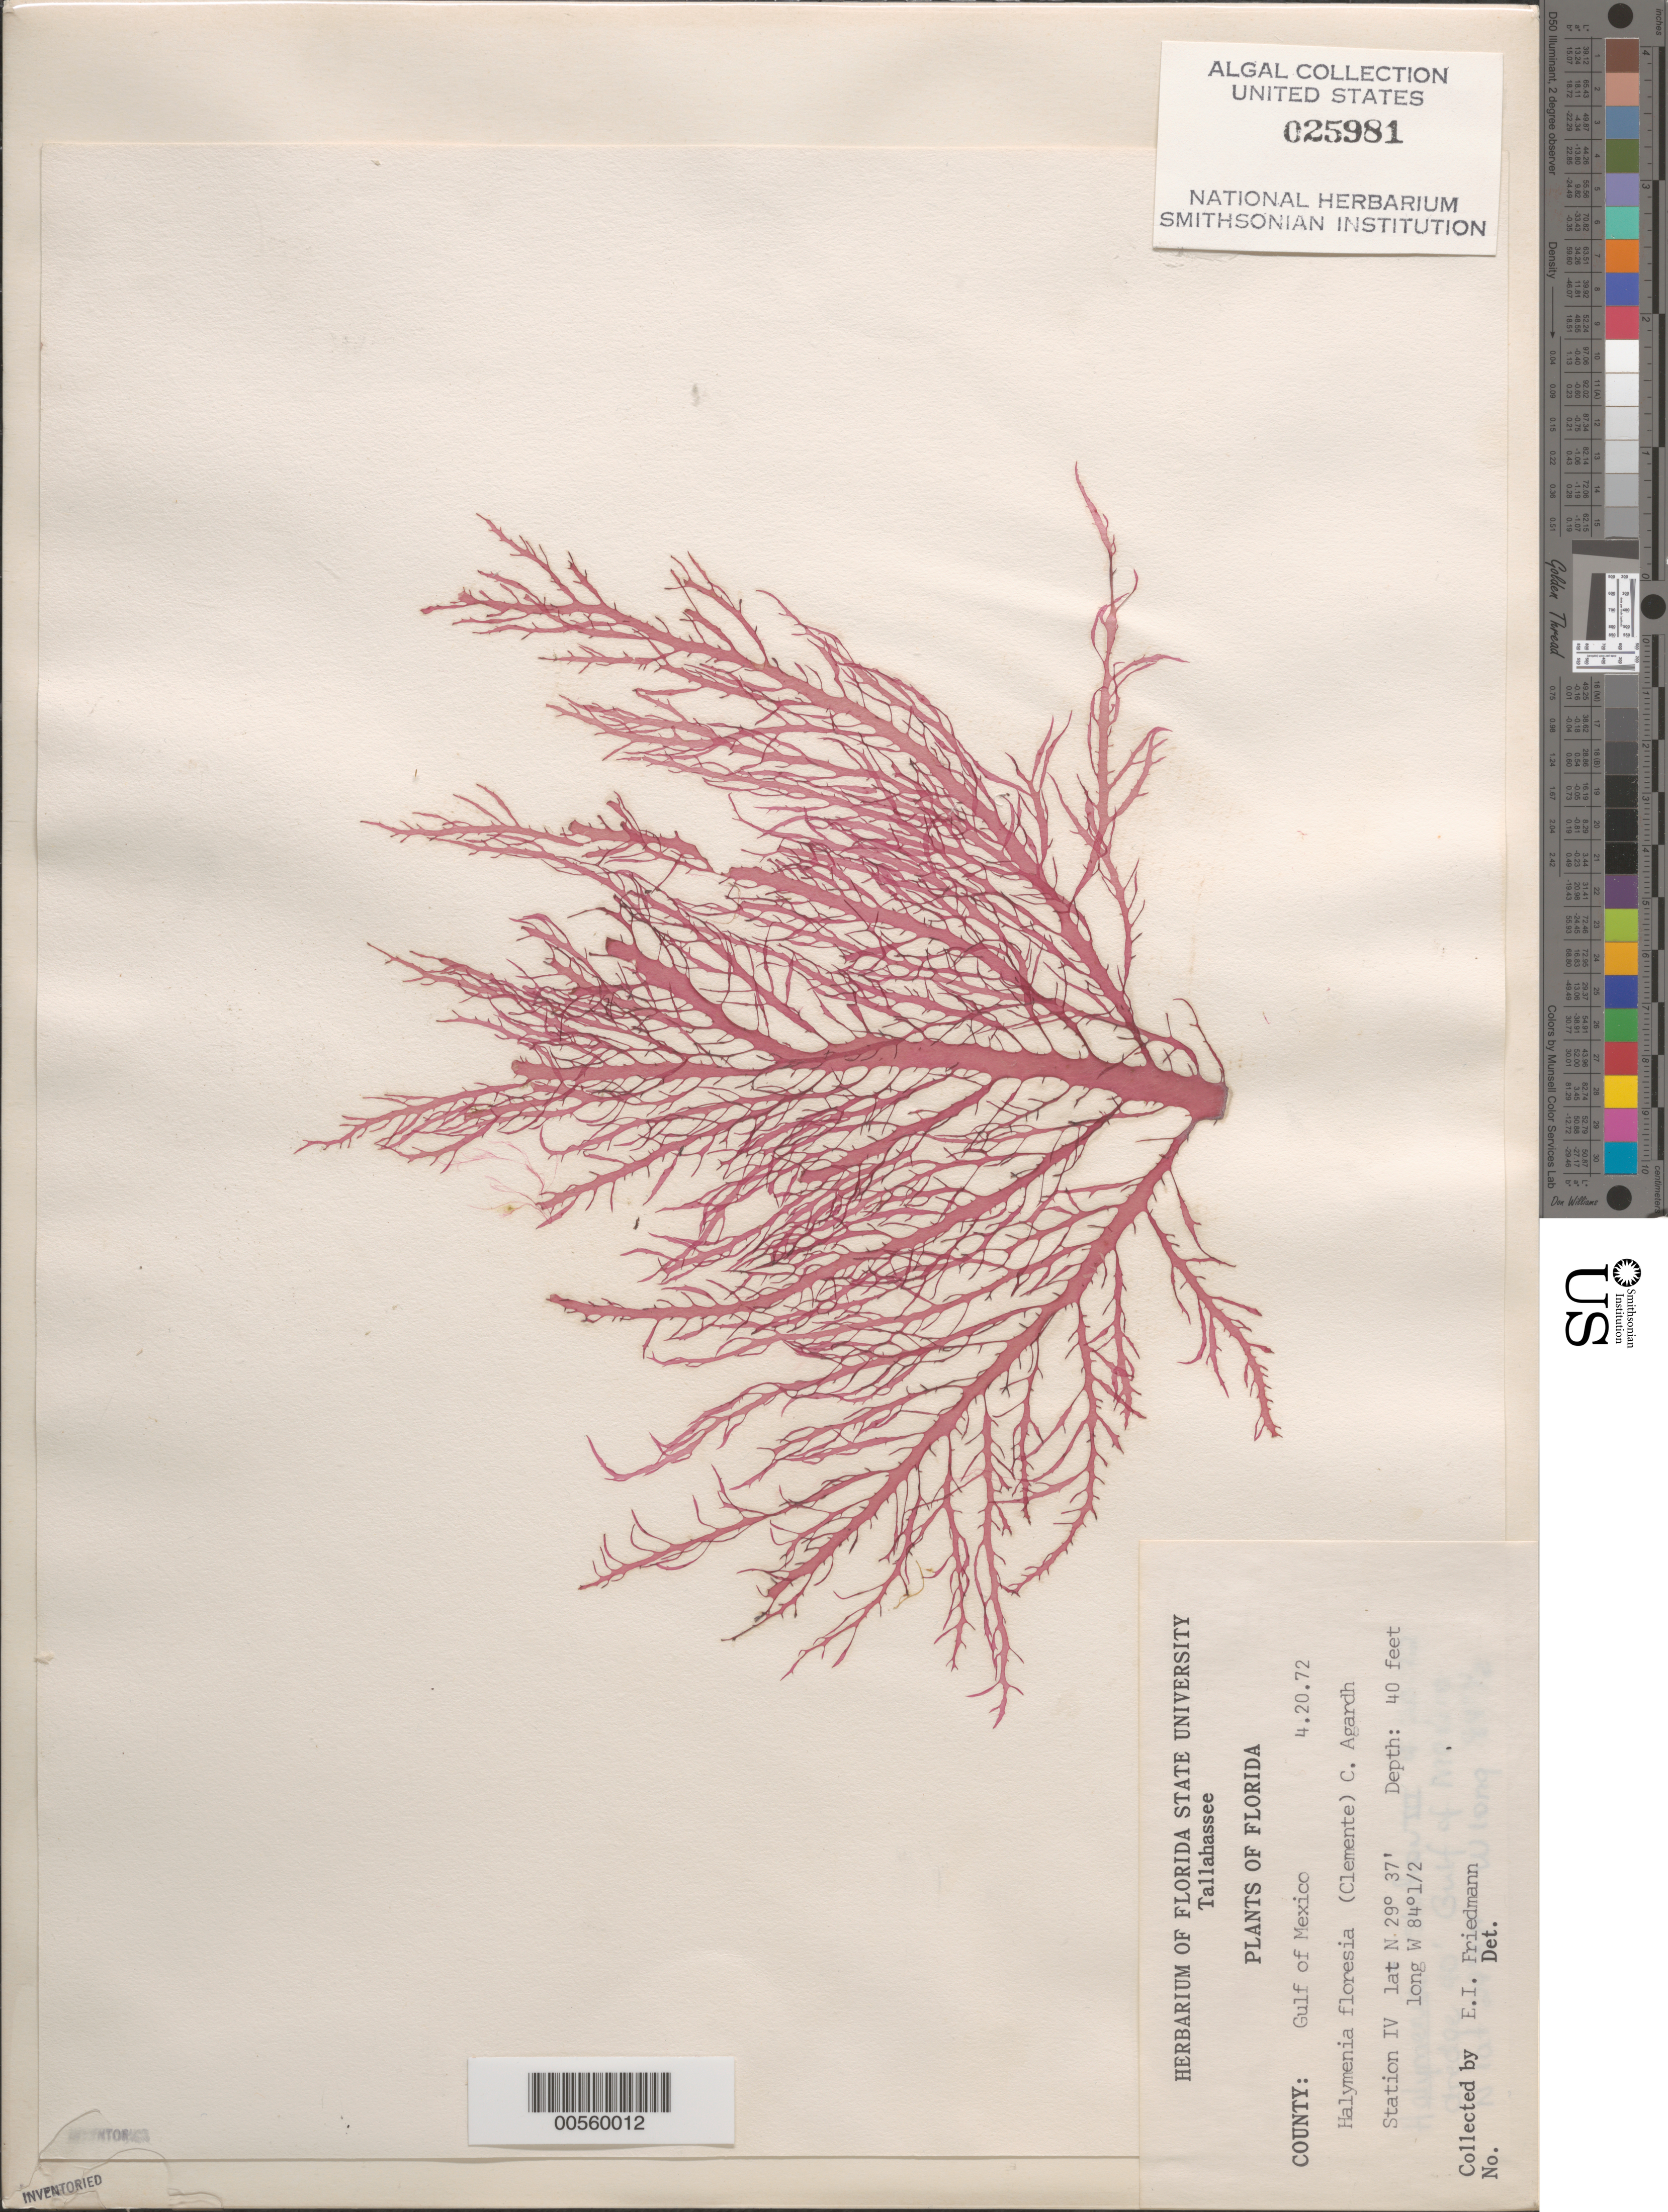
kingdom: Plantae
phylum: Rhodophyta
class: Florideophyceae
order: Halymeniales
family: Halymeniaceae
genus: Halymenia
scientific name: Halymenia floresii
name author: (Clemente) C. Agardh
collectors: E. Friedmann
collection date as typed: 20 Apr 1972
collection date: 1972-04-20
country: United States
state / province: Florida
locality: South of Apalachee Bay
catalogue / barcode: US 25981